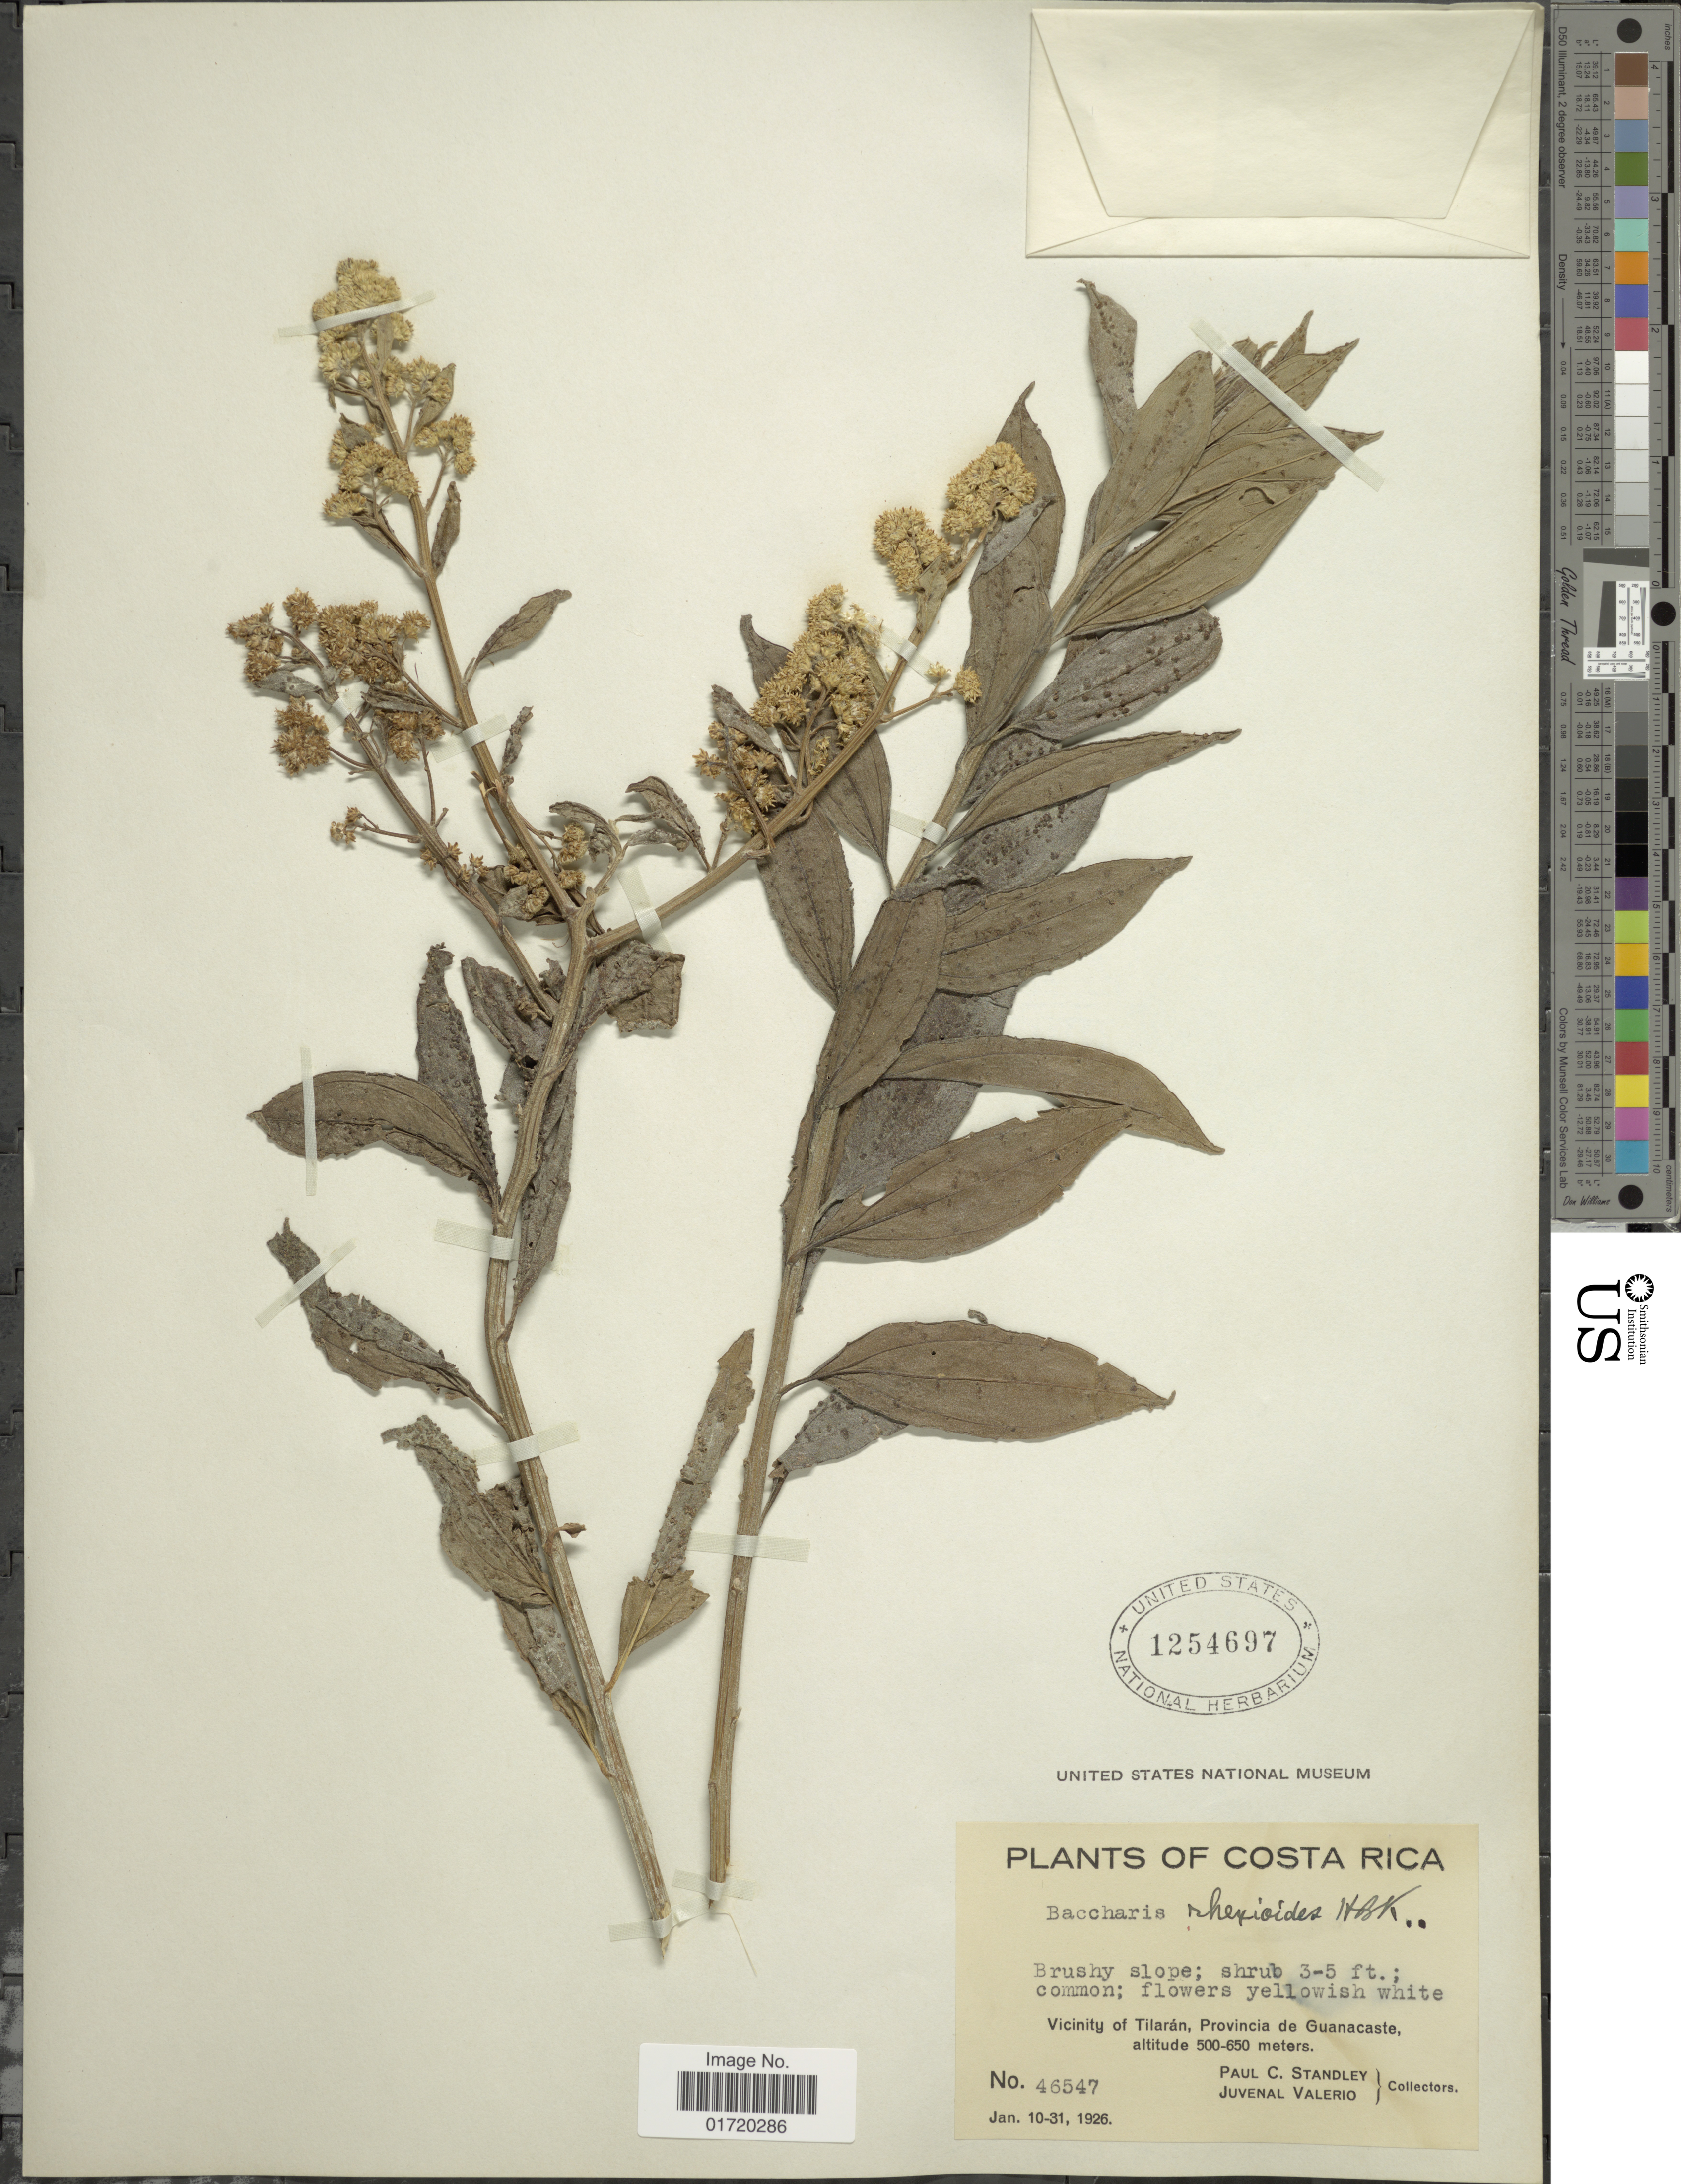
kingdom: Plantae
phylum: Tracheophyta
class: Magnoliopsida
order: Asterales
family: Asteraceae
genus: Baccharis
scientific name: Baccharis trinervis var. rhexioides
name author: (Kunth) Baker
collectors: P. C. Standley & J. Valerio R.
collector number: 46547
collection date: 1926-01-10/1926-01-31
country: Costa Rica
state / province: Guanacaste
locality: Vicinity of Tilaran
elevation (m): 500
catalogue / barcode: US 1254697